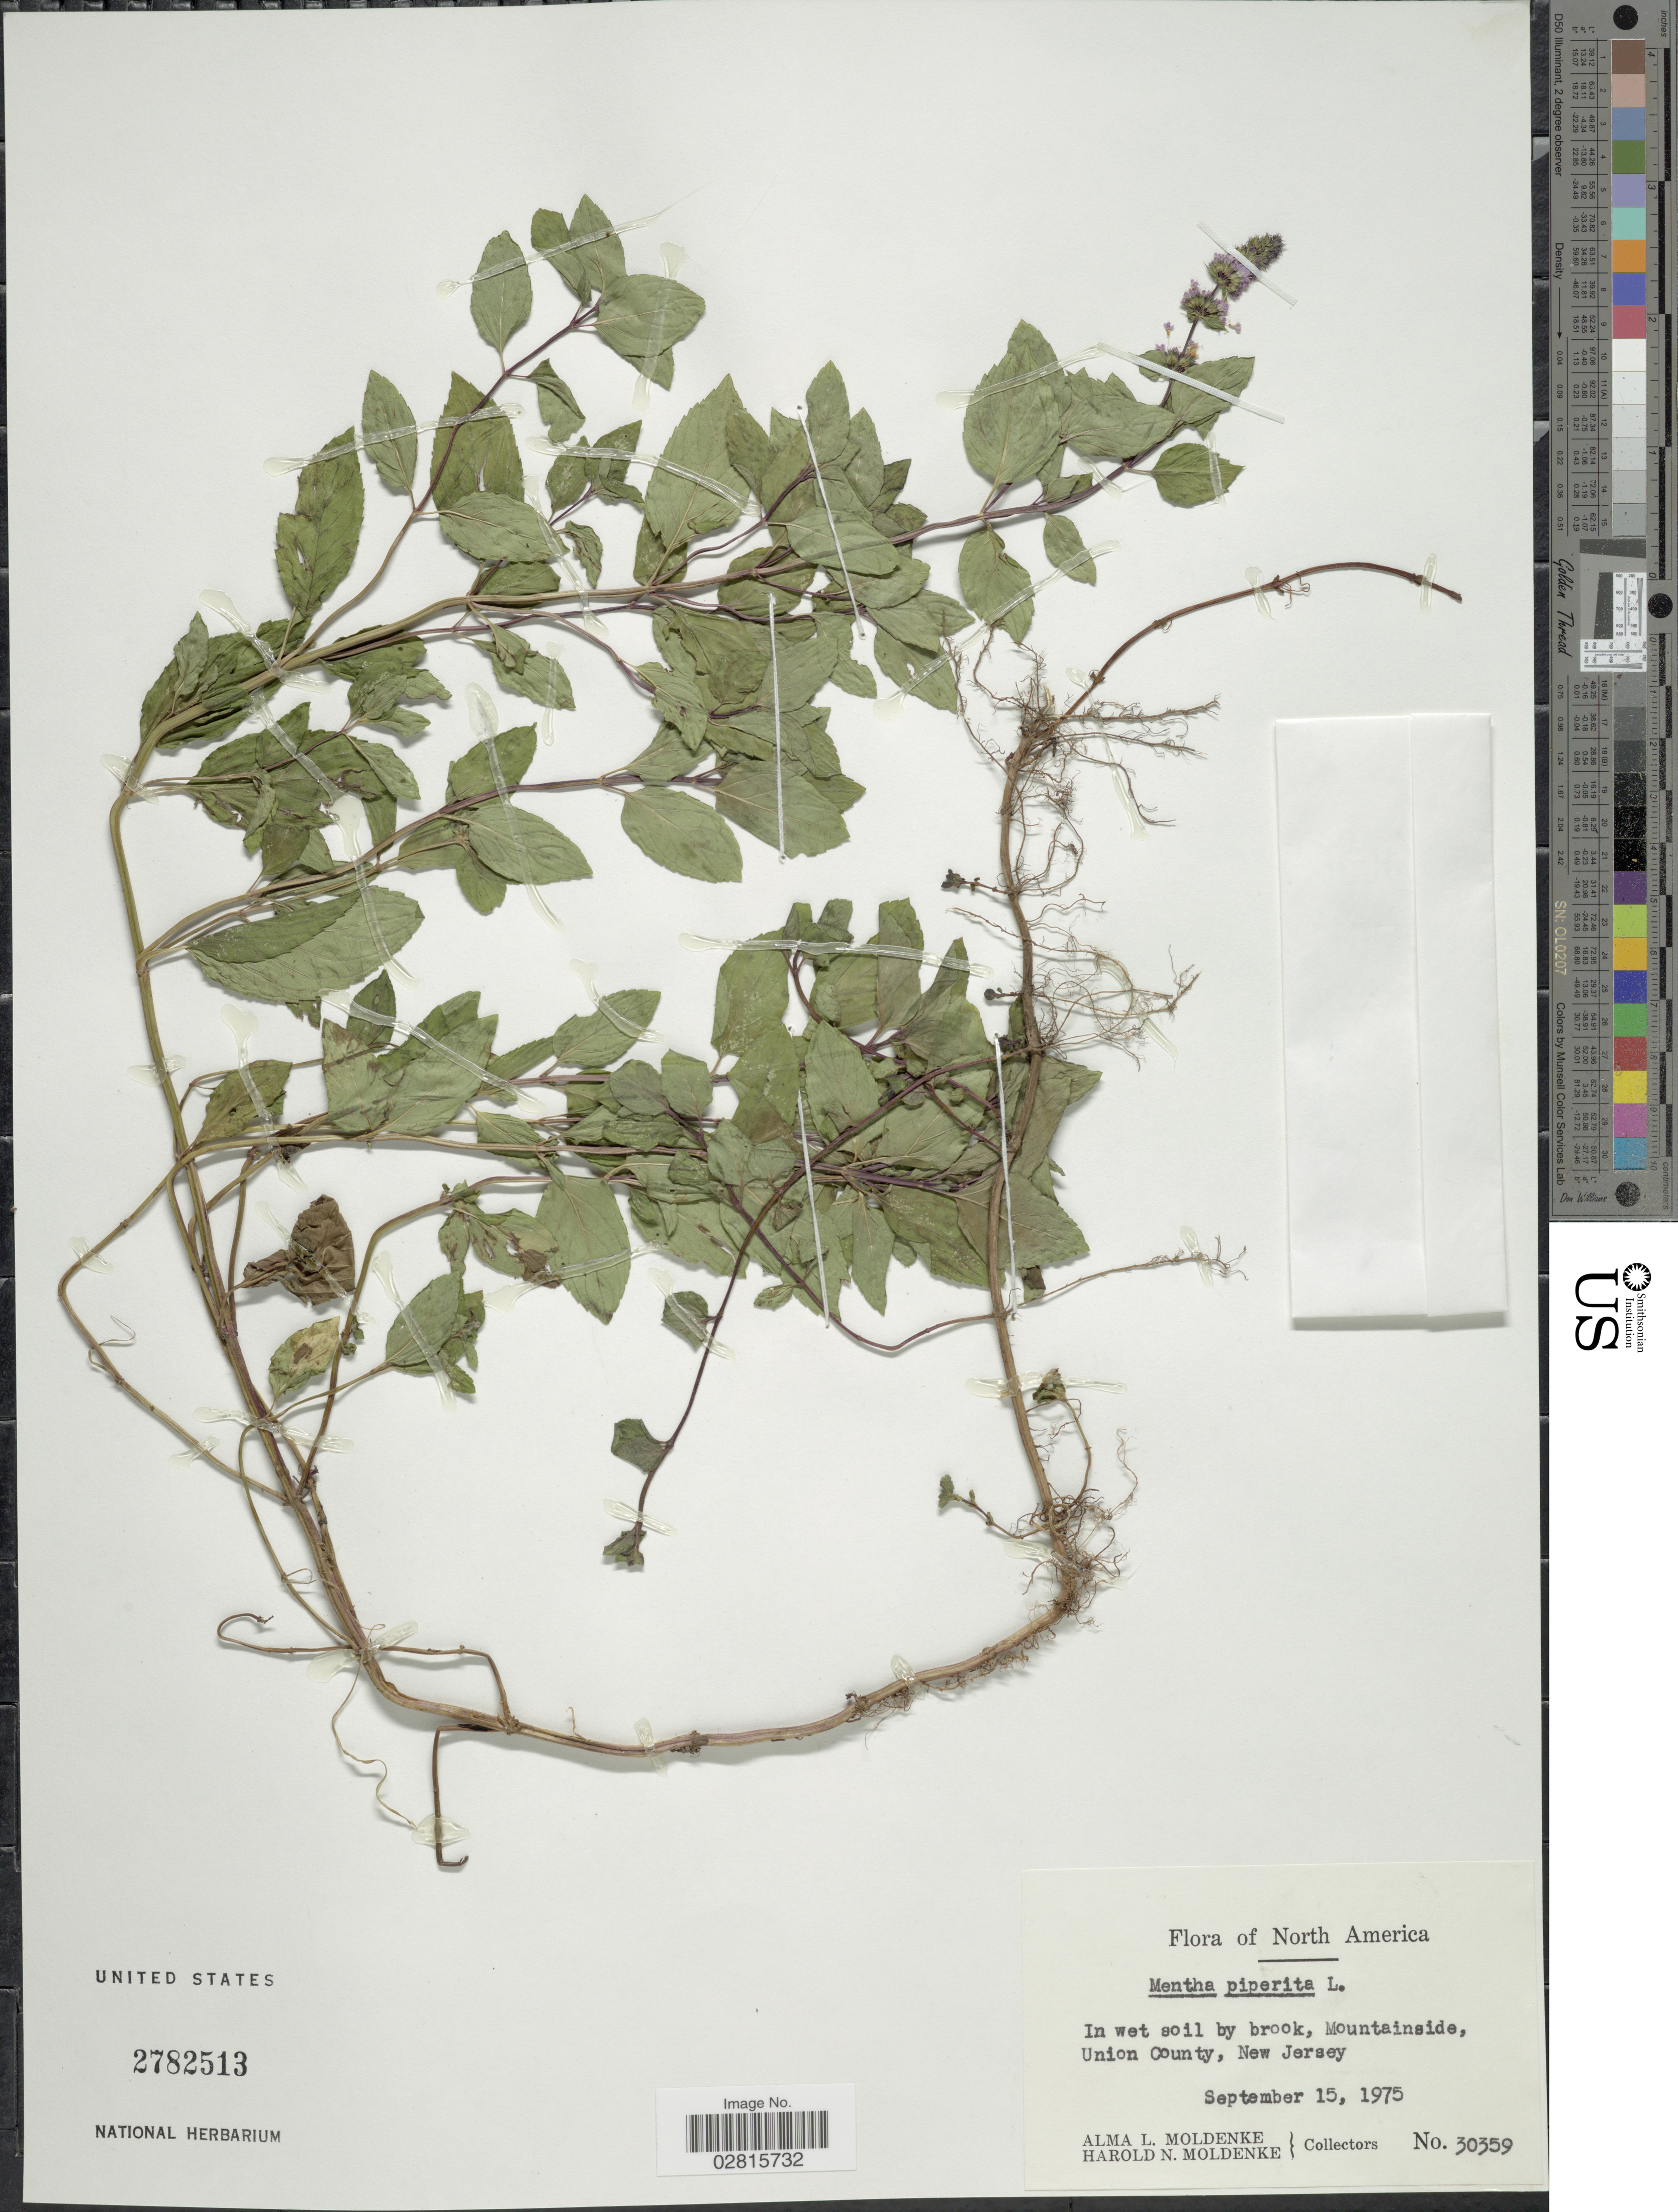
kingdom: Plantae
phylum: Tracheophyta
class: Magnoliopsida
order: Lamiales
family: Lamiaceae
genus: Mentha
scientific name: Mentha x piperita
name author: L.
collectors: A. L. Moldenke & H. N. Moldenke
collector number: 30359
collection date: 1975-09-15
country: United States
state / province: New Jersey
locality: Mountainside, Union County.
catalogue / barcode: US 2782513